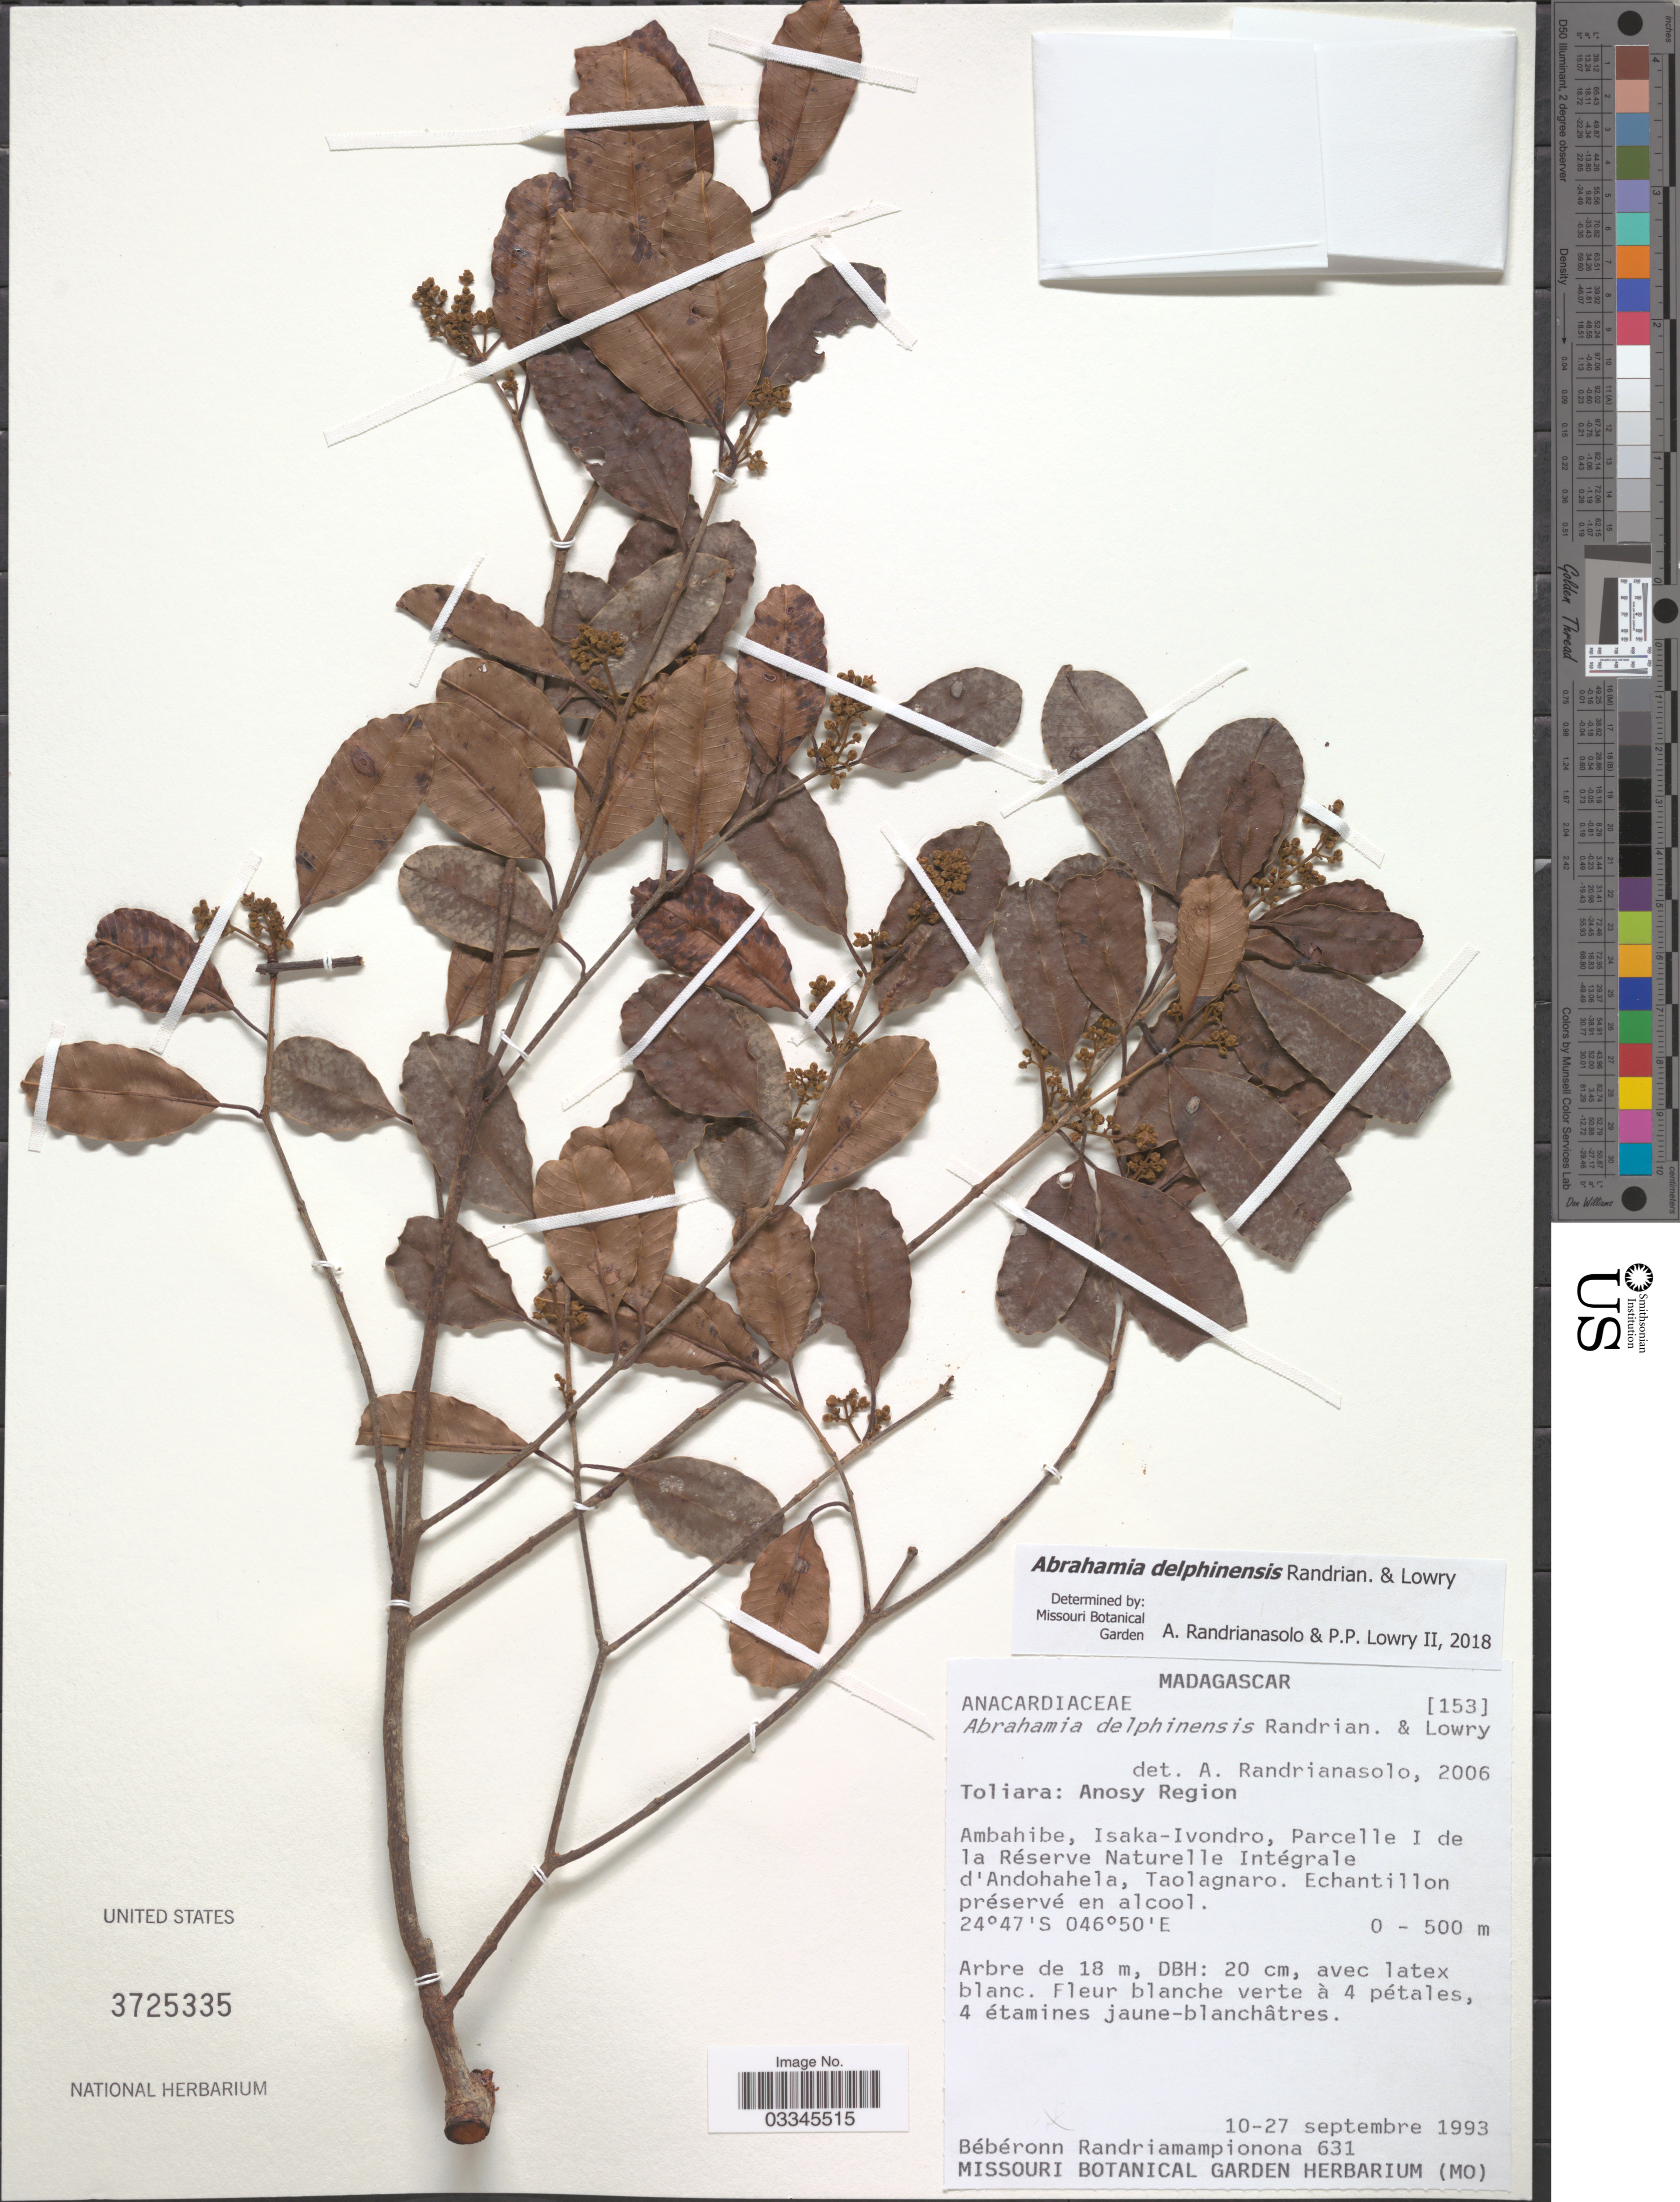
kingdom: Plantae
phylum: Tracheophyta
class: Magnoliopsida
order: Sapindales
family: Anacardiaceae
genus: Abrahamia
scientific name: Abrahamia delphinensis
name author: Randrian. & Lowry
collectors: B. Randriamampionona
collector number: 631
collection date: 1993-09-10/1993-09-27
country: Madagascar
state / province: Anosy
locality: Anosy Region. Ambahibe, Isaka-Ivondro, Parcelle I de la Réserve Naturelle Intégrale d'Andohahela, Taolagnaro.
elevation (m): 0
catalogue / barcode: US 3725335